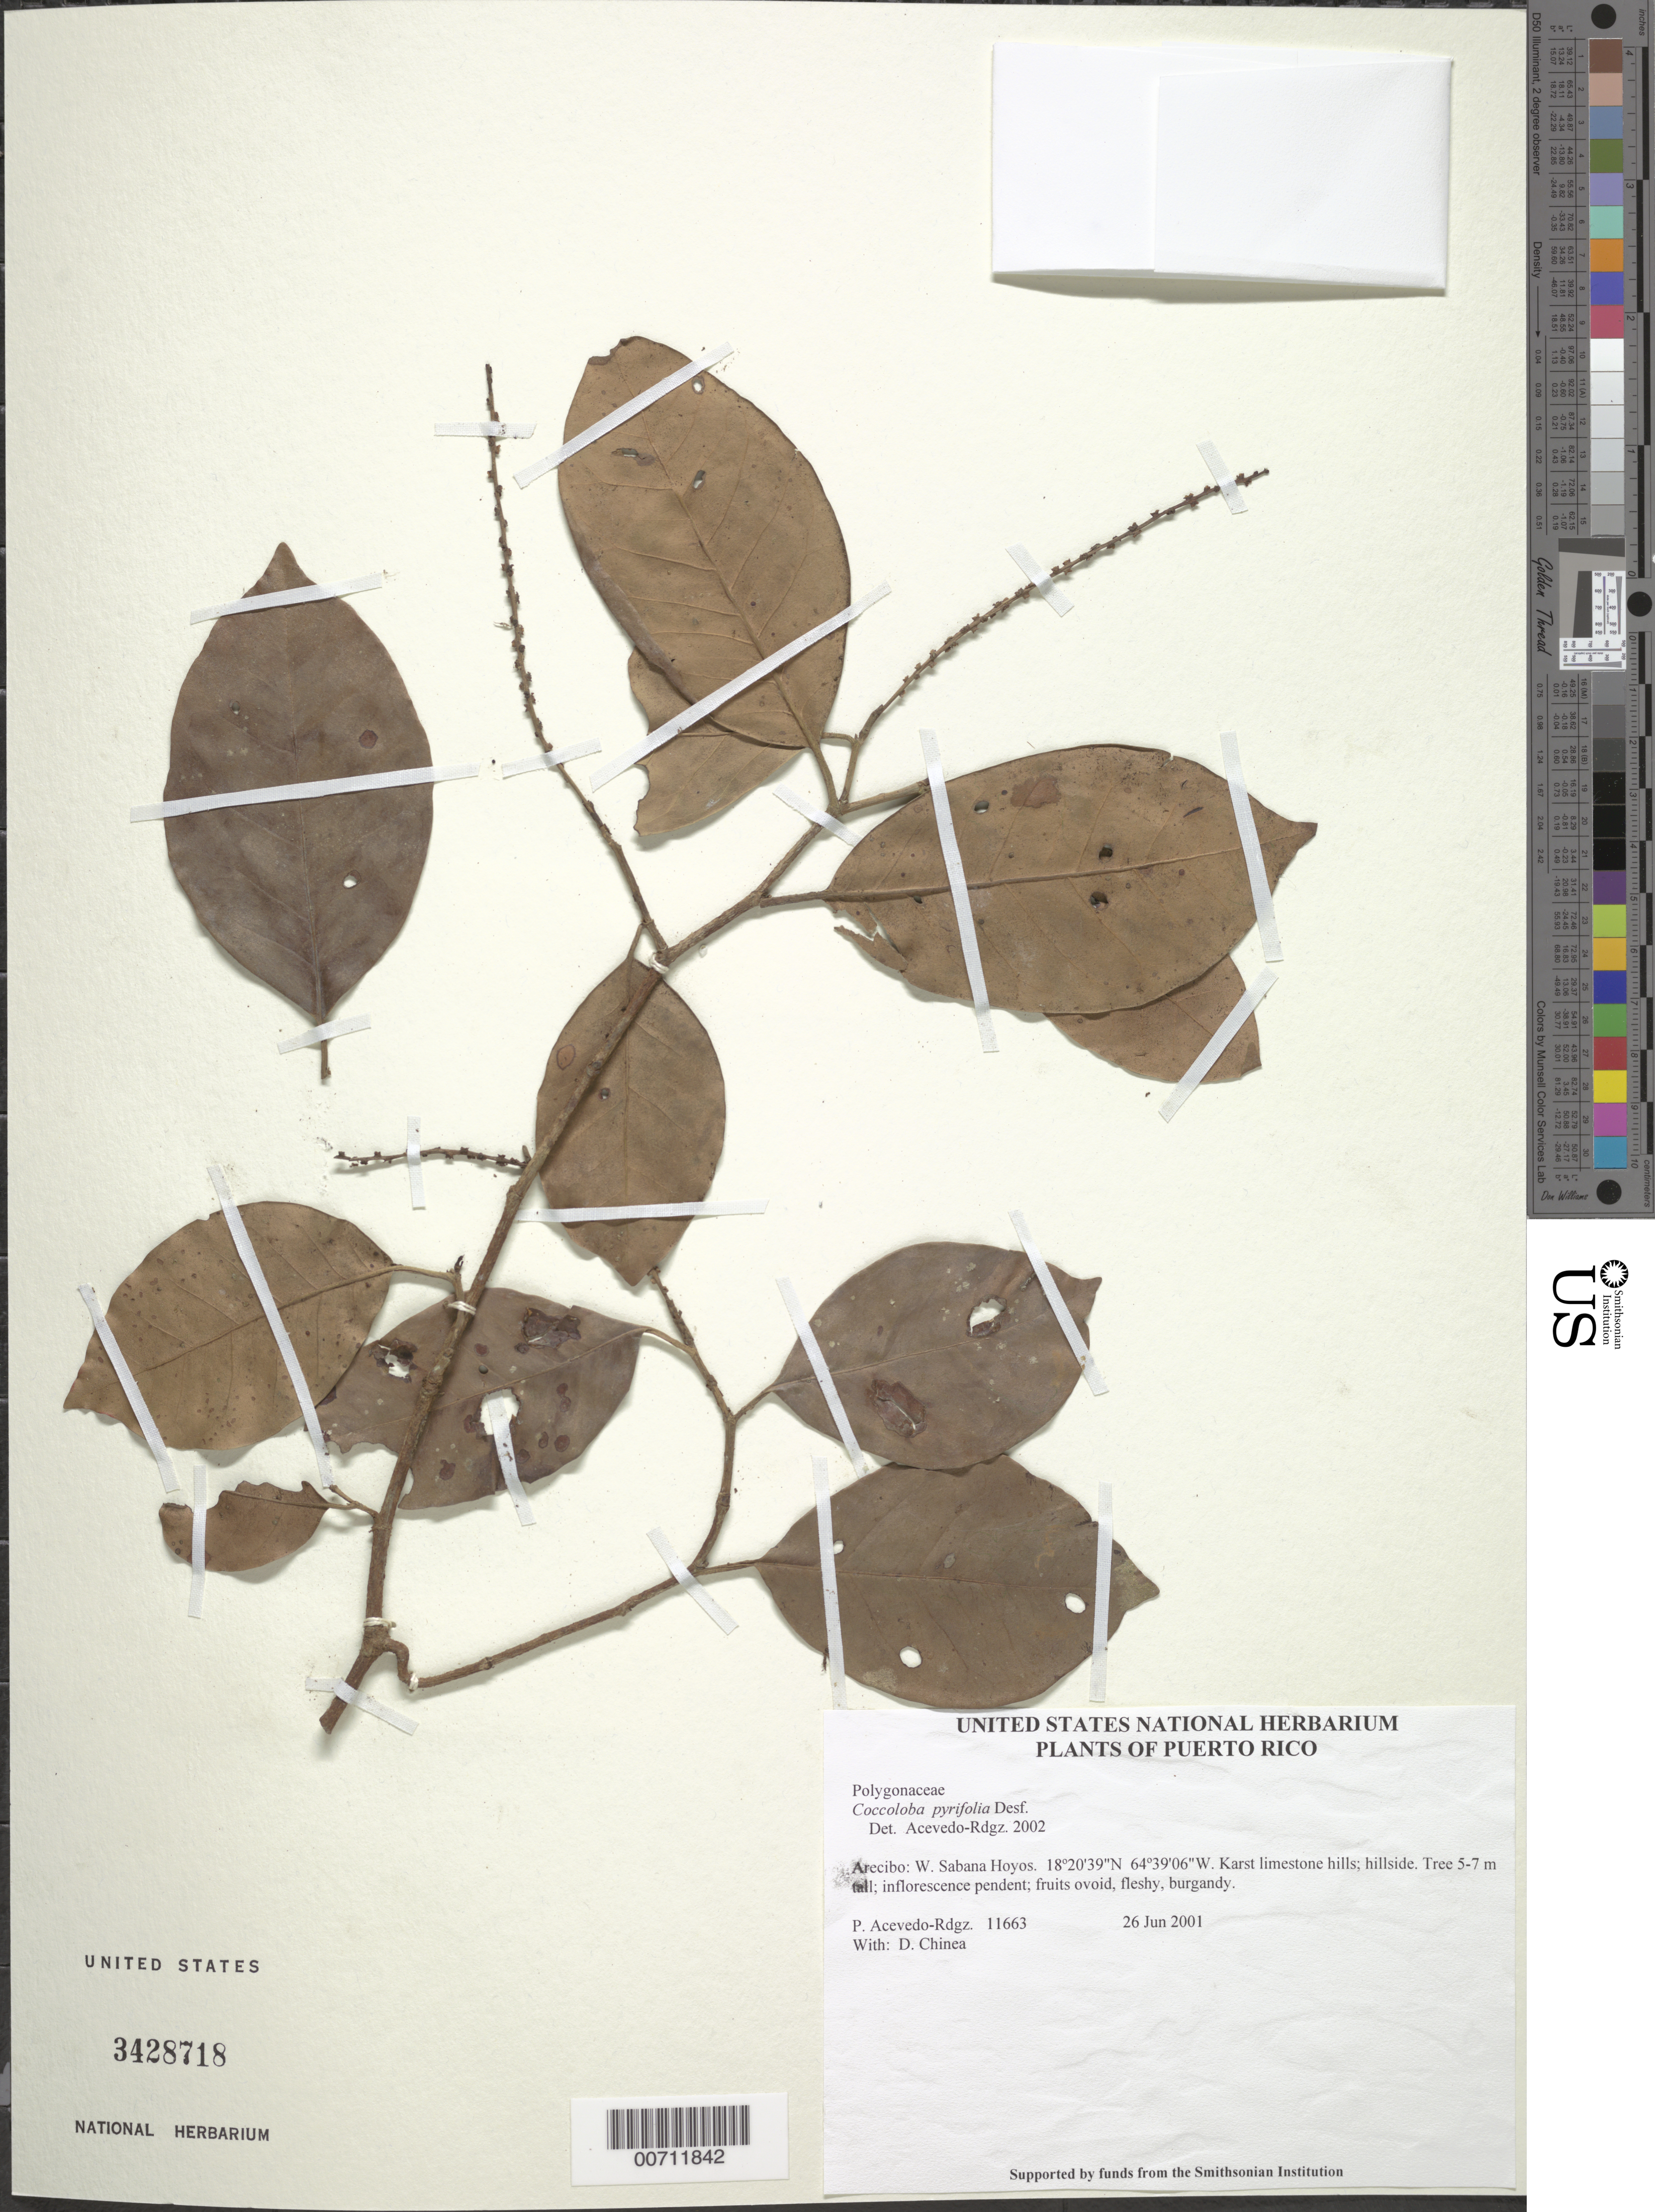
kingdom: Plantae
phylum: Tracheophyta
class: Magnoliopsida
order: Caryophyllales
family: Polygonaceae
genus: Coccoloba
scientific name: Coccoloba pyrifolia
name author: Desf.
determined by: Acevedo-Rodríguez, P., (BOT), Smithsonian Institution - National Museum of Natural History (UNITED STATES)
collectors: P. Acevedo-Rodr. & D. Chinea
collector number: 11663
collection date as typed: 26 Jun 2001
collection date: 2001-06-26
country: Puerto Rico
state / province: Arecibo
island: Puerto Rico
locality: Arecibo: W. Sabana Hoyos.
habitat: Karst limestone hills; hillside.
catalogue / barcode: US 3428718